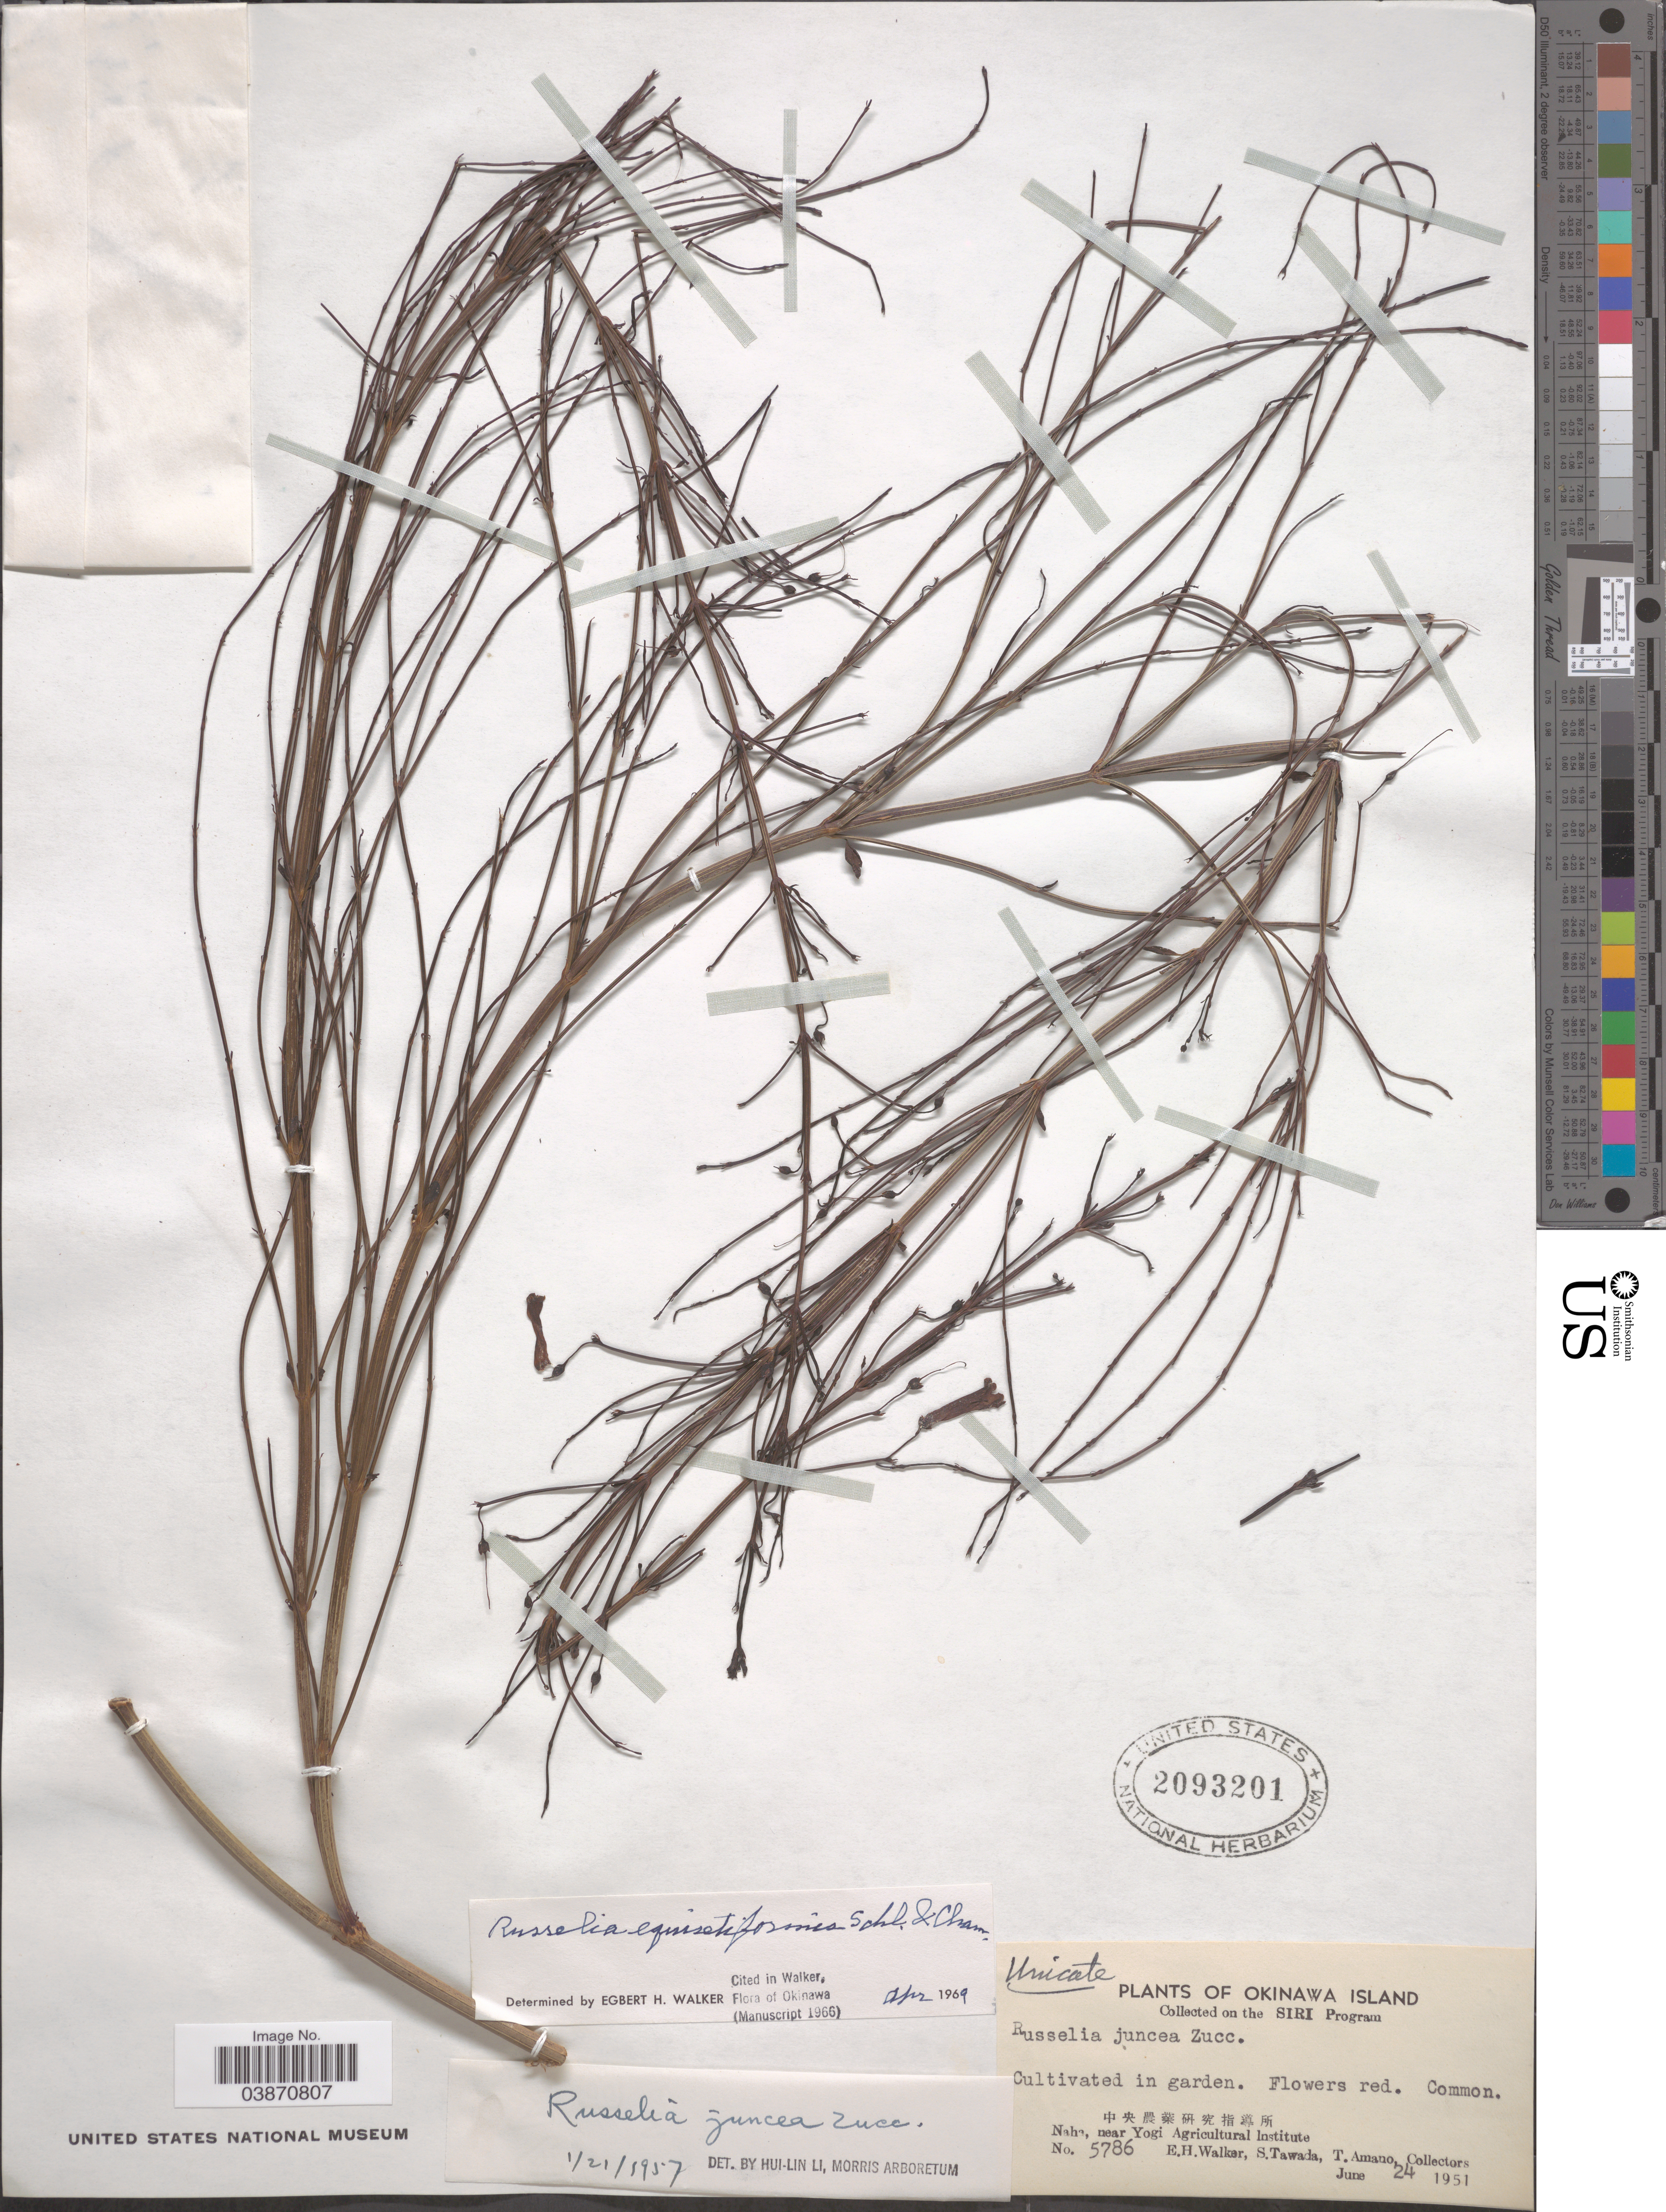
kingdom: Plantae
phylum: Tracheophyta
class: Magnoliopsida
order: Lamiales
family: Plantaginaceae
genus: Russelia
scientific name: Russelia equisetiformis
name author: Schltdl. & Cham.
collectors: E. H. Walker, S. Tawada & T. Amano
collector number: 5786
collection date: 1951-06-24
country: Japan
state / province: Okinawa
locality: Okinawa Island. In garden. X. Naha, near Yogi Agricultural Institute.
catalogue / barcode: US 2093201